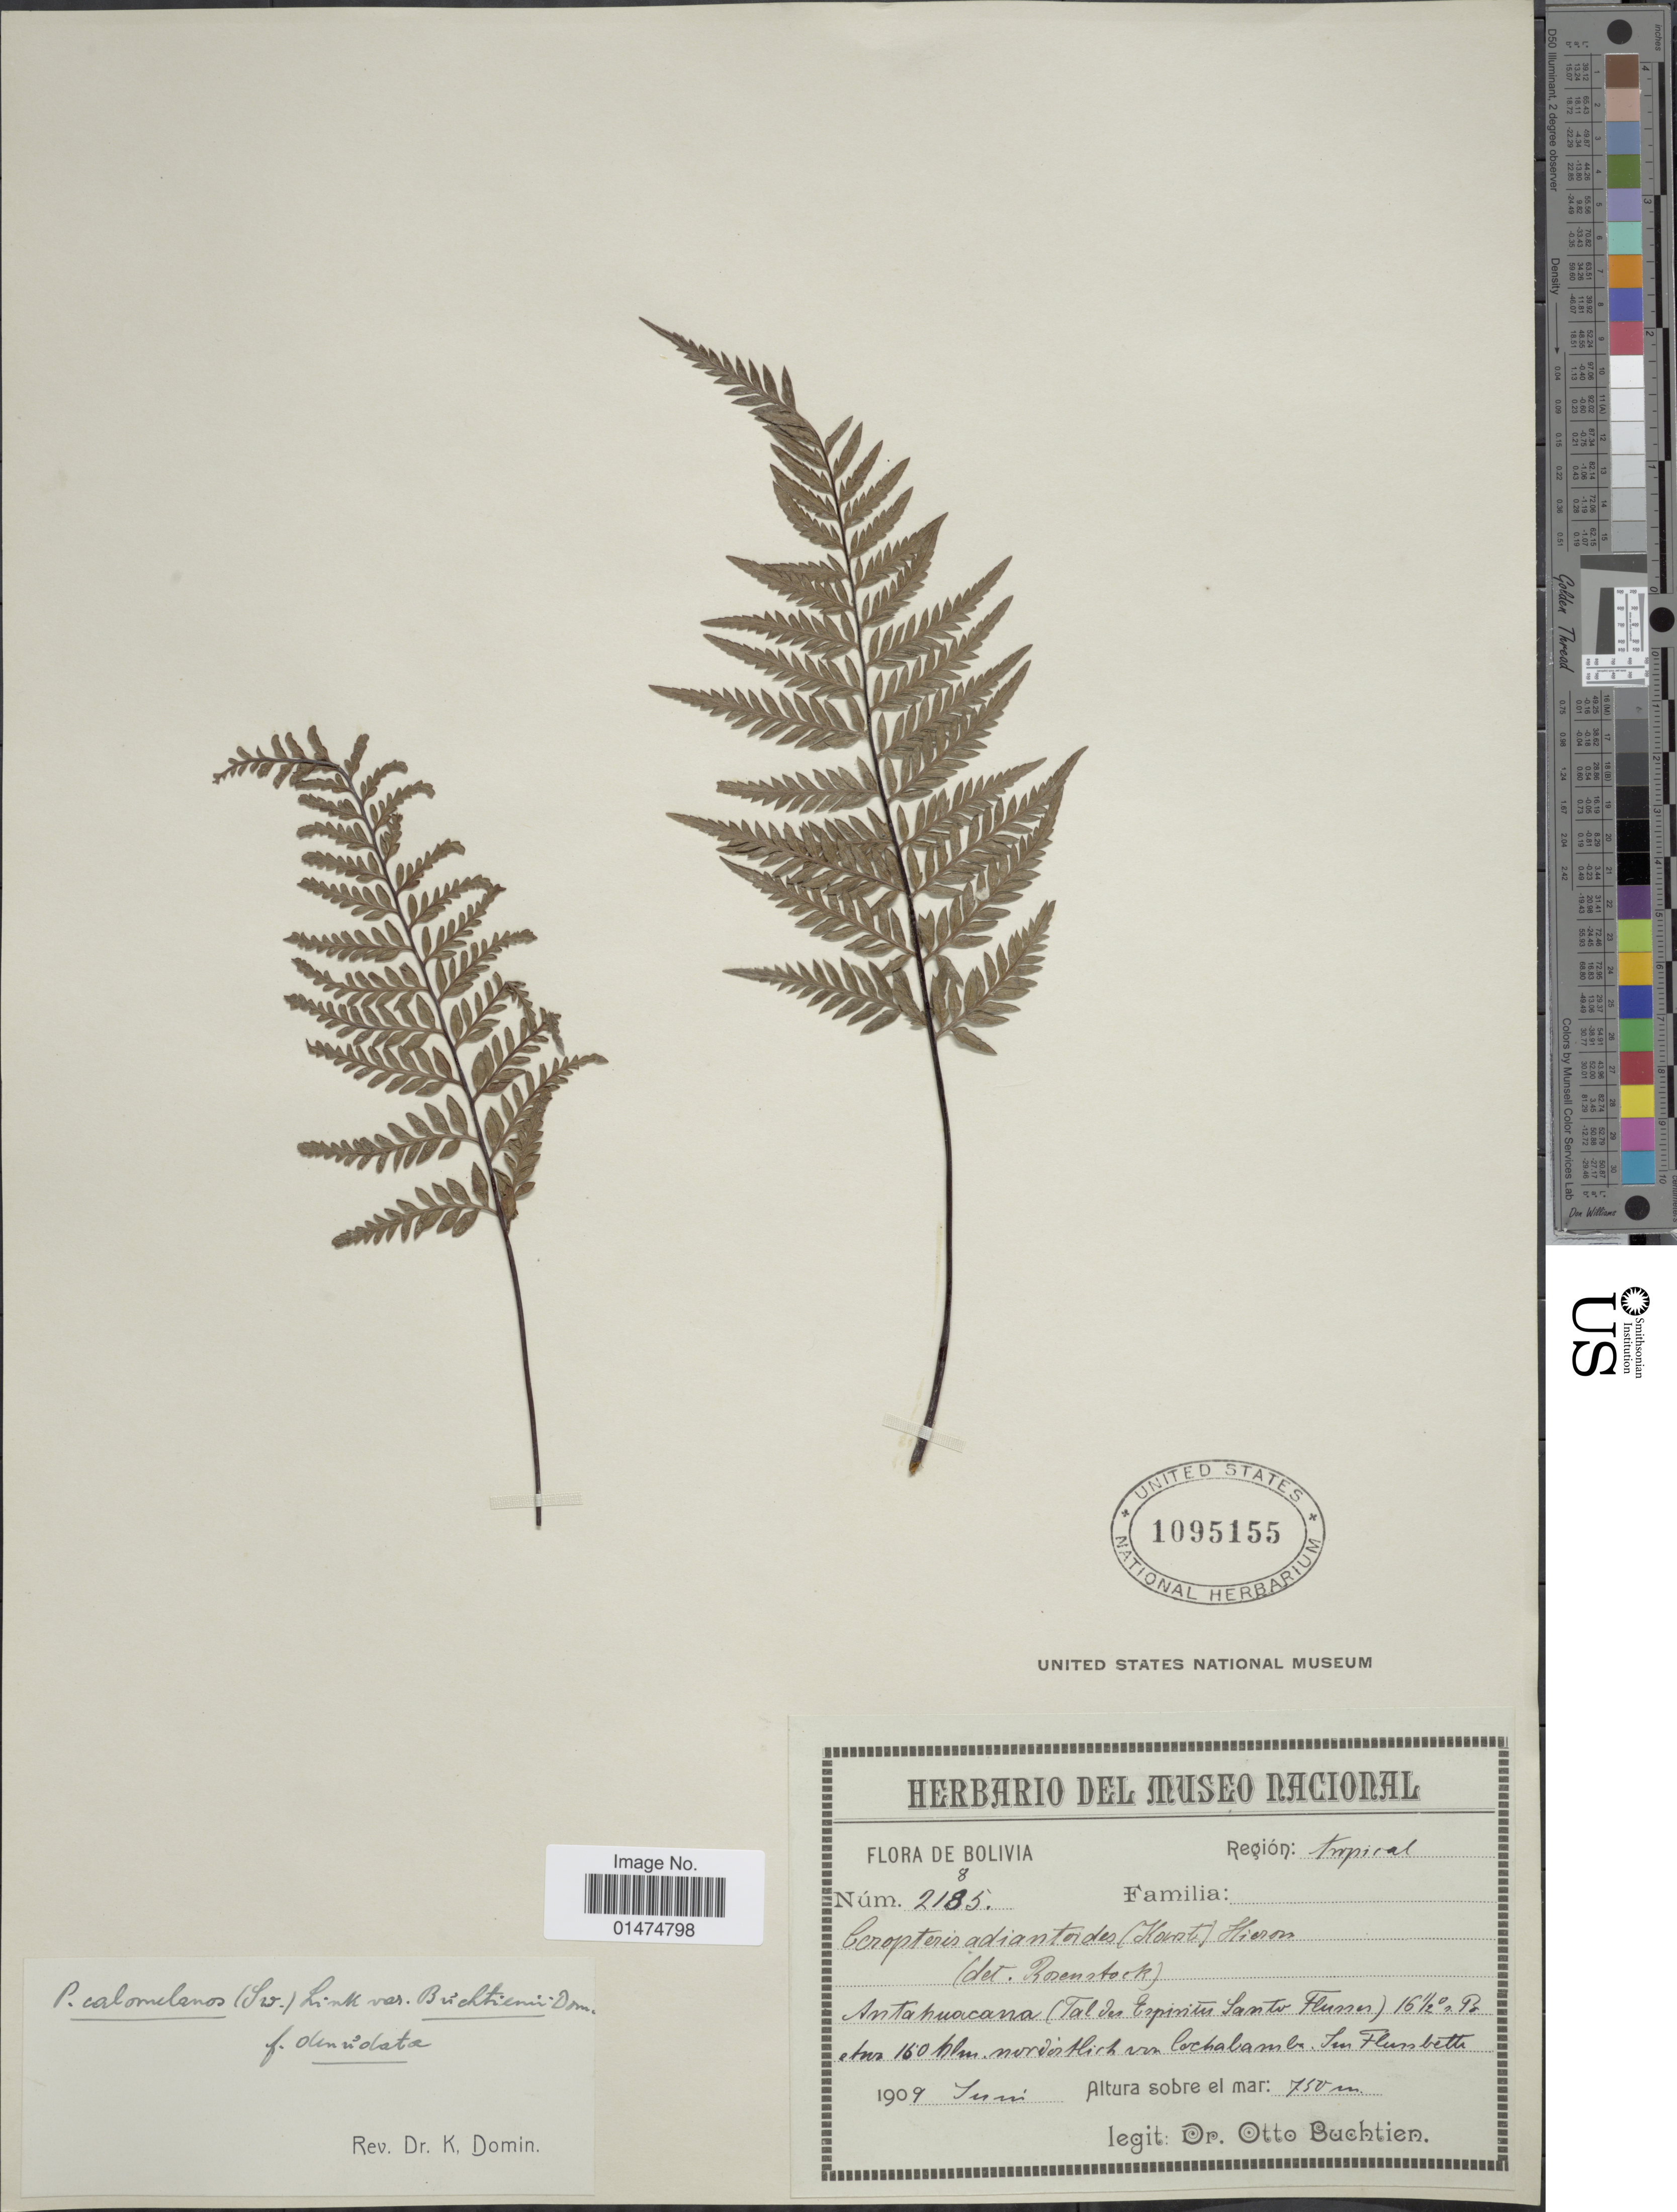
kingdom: Plantae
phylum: Tracheophyta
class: Polypodiopsida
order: Polypodiales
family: Pteridaceae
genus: Pityrogramma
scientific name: Pityrogramma calomelanos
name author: (L.) Link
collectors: O. Buchtien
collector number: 2185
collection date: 1909-06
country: Bolivia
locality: Antahuacana (Talves Espiritu Santo Flurres).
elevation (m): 750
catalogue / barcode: US 1095155